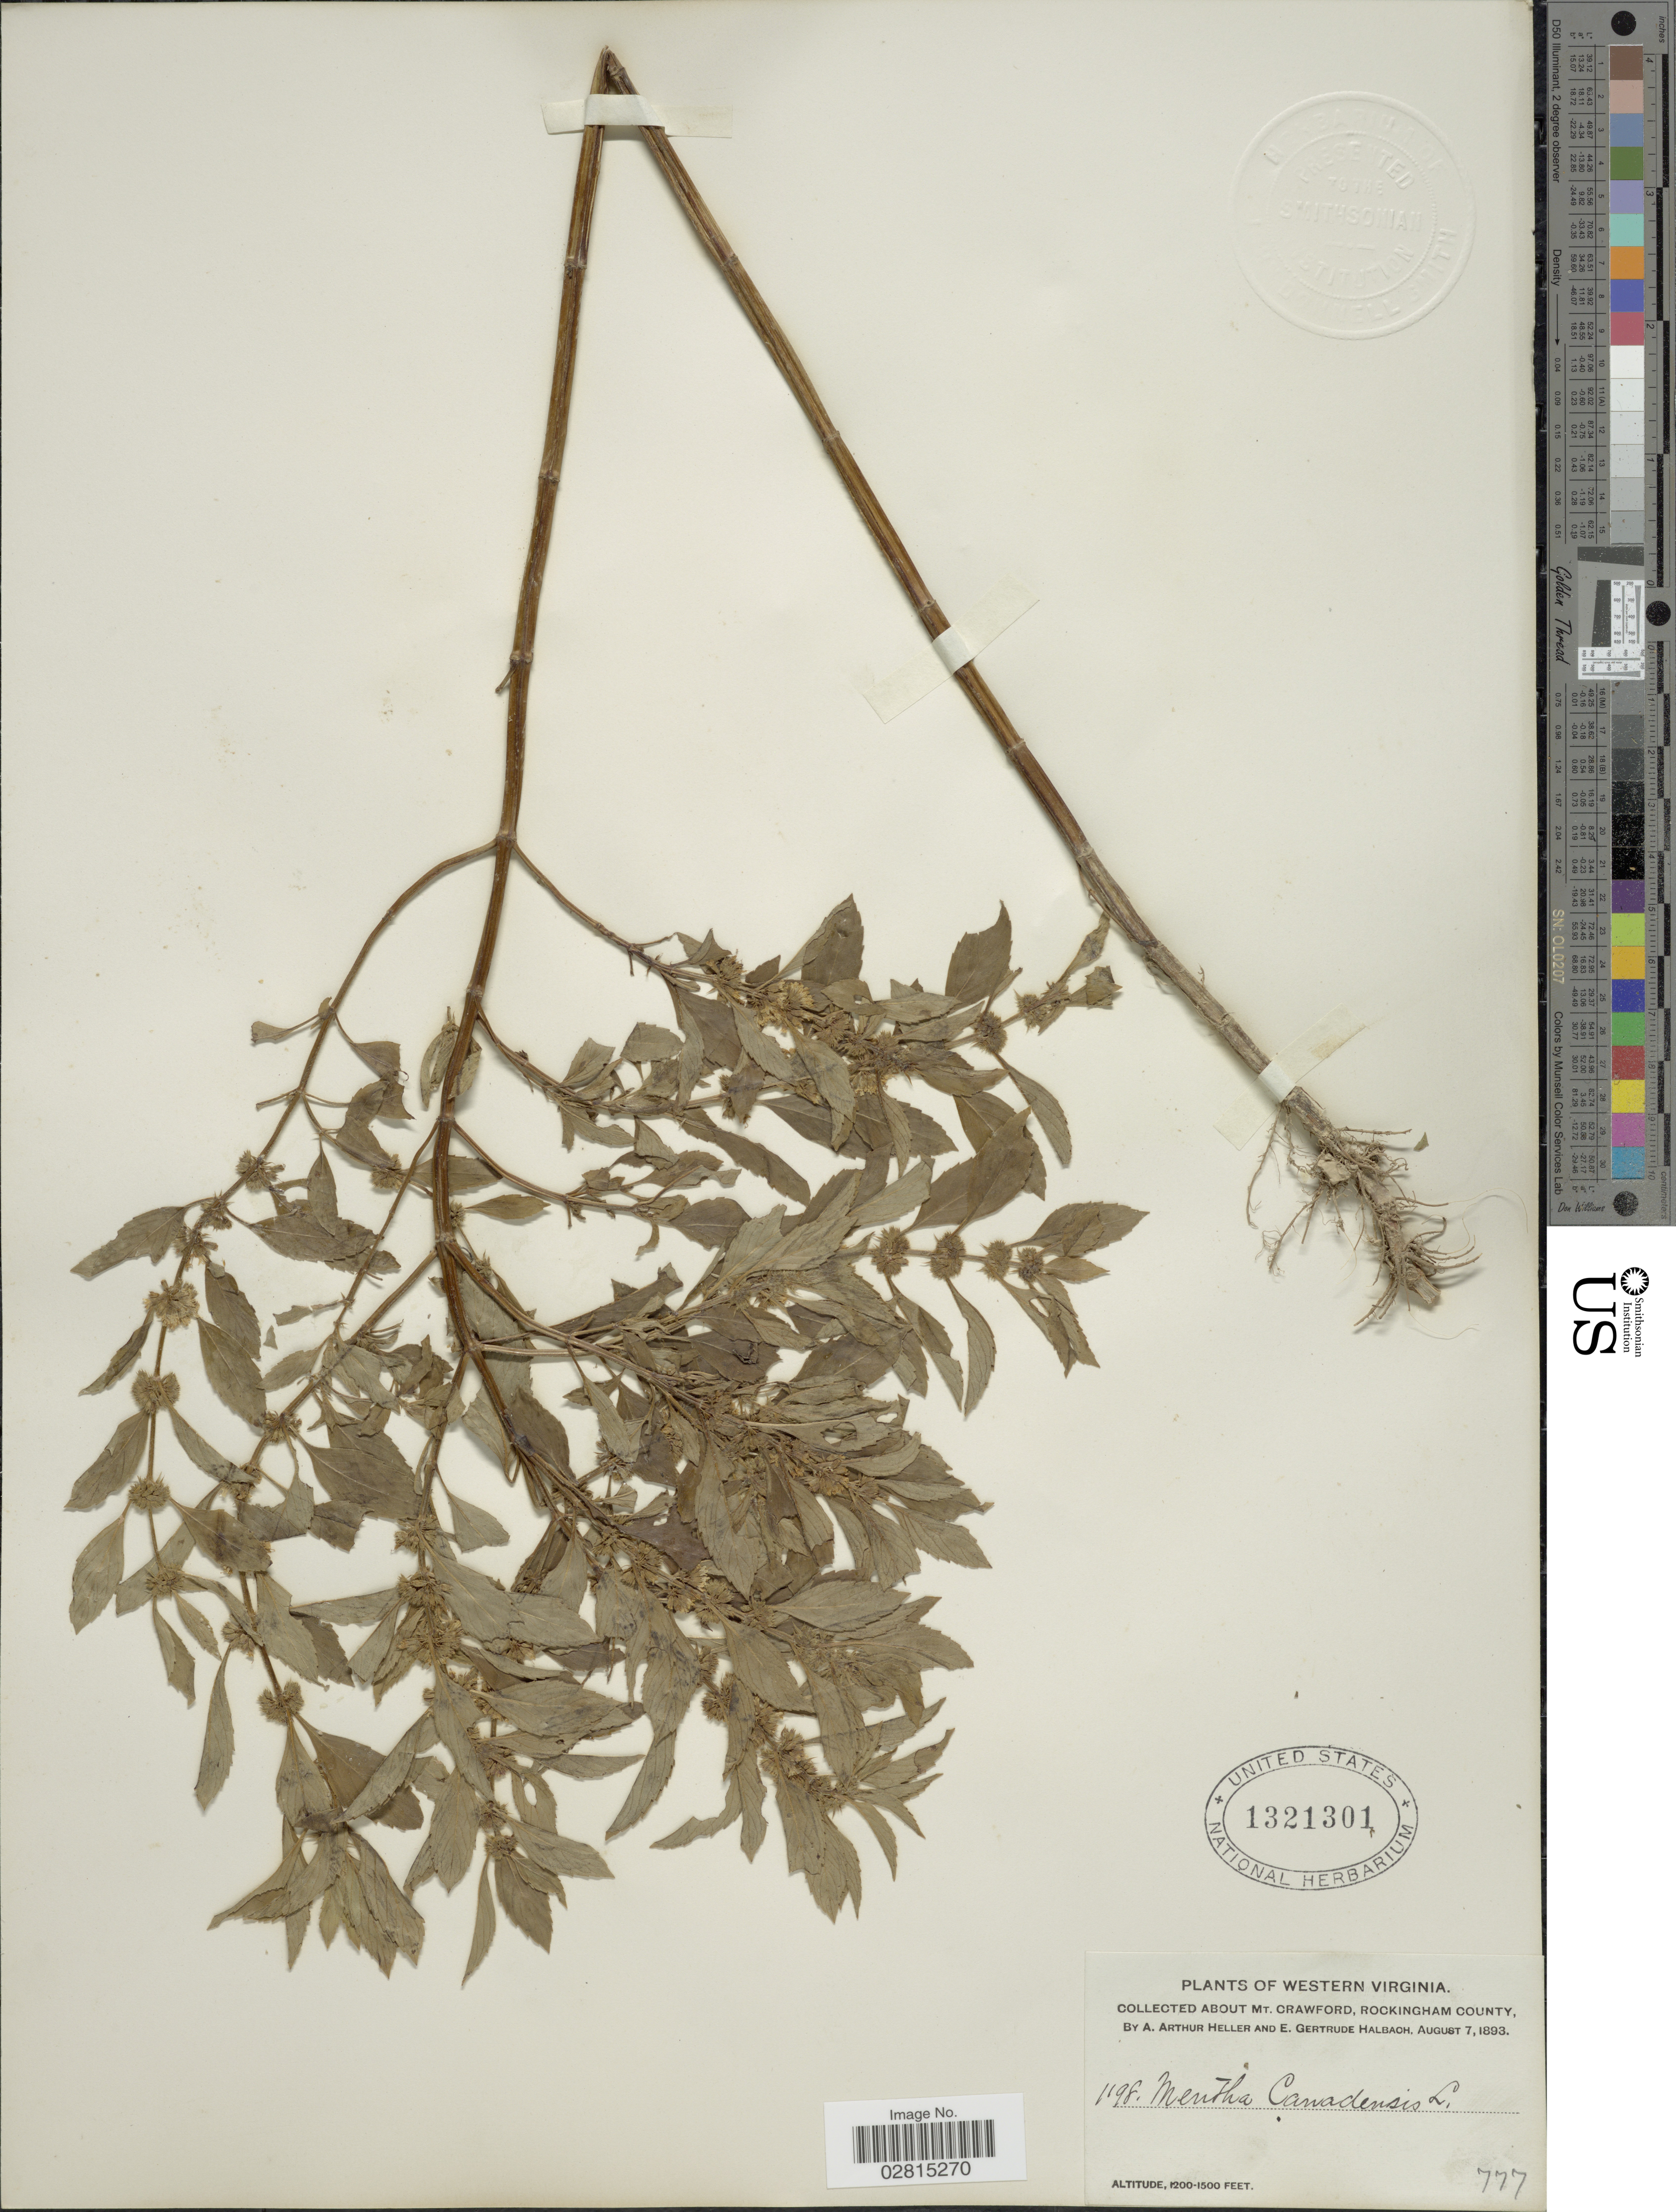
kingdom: Plantae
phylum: Tracheophyta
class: Magnoliopsida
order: Lamiales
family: Lamiaceae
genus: Mentha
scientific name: Mentha canadensis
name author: L.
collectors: A. A. Heller & E. G. Halbach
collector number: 1198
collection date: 1893-08-07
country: United States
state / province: Virginia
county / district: Rockingham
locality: Western Virginia. Mt. Crawford, Rockingham County.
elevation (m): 366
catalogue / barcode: US 1321301